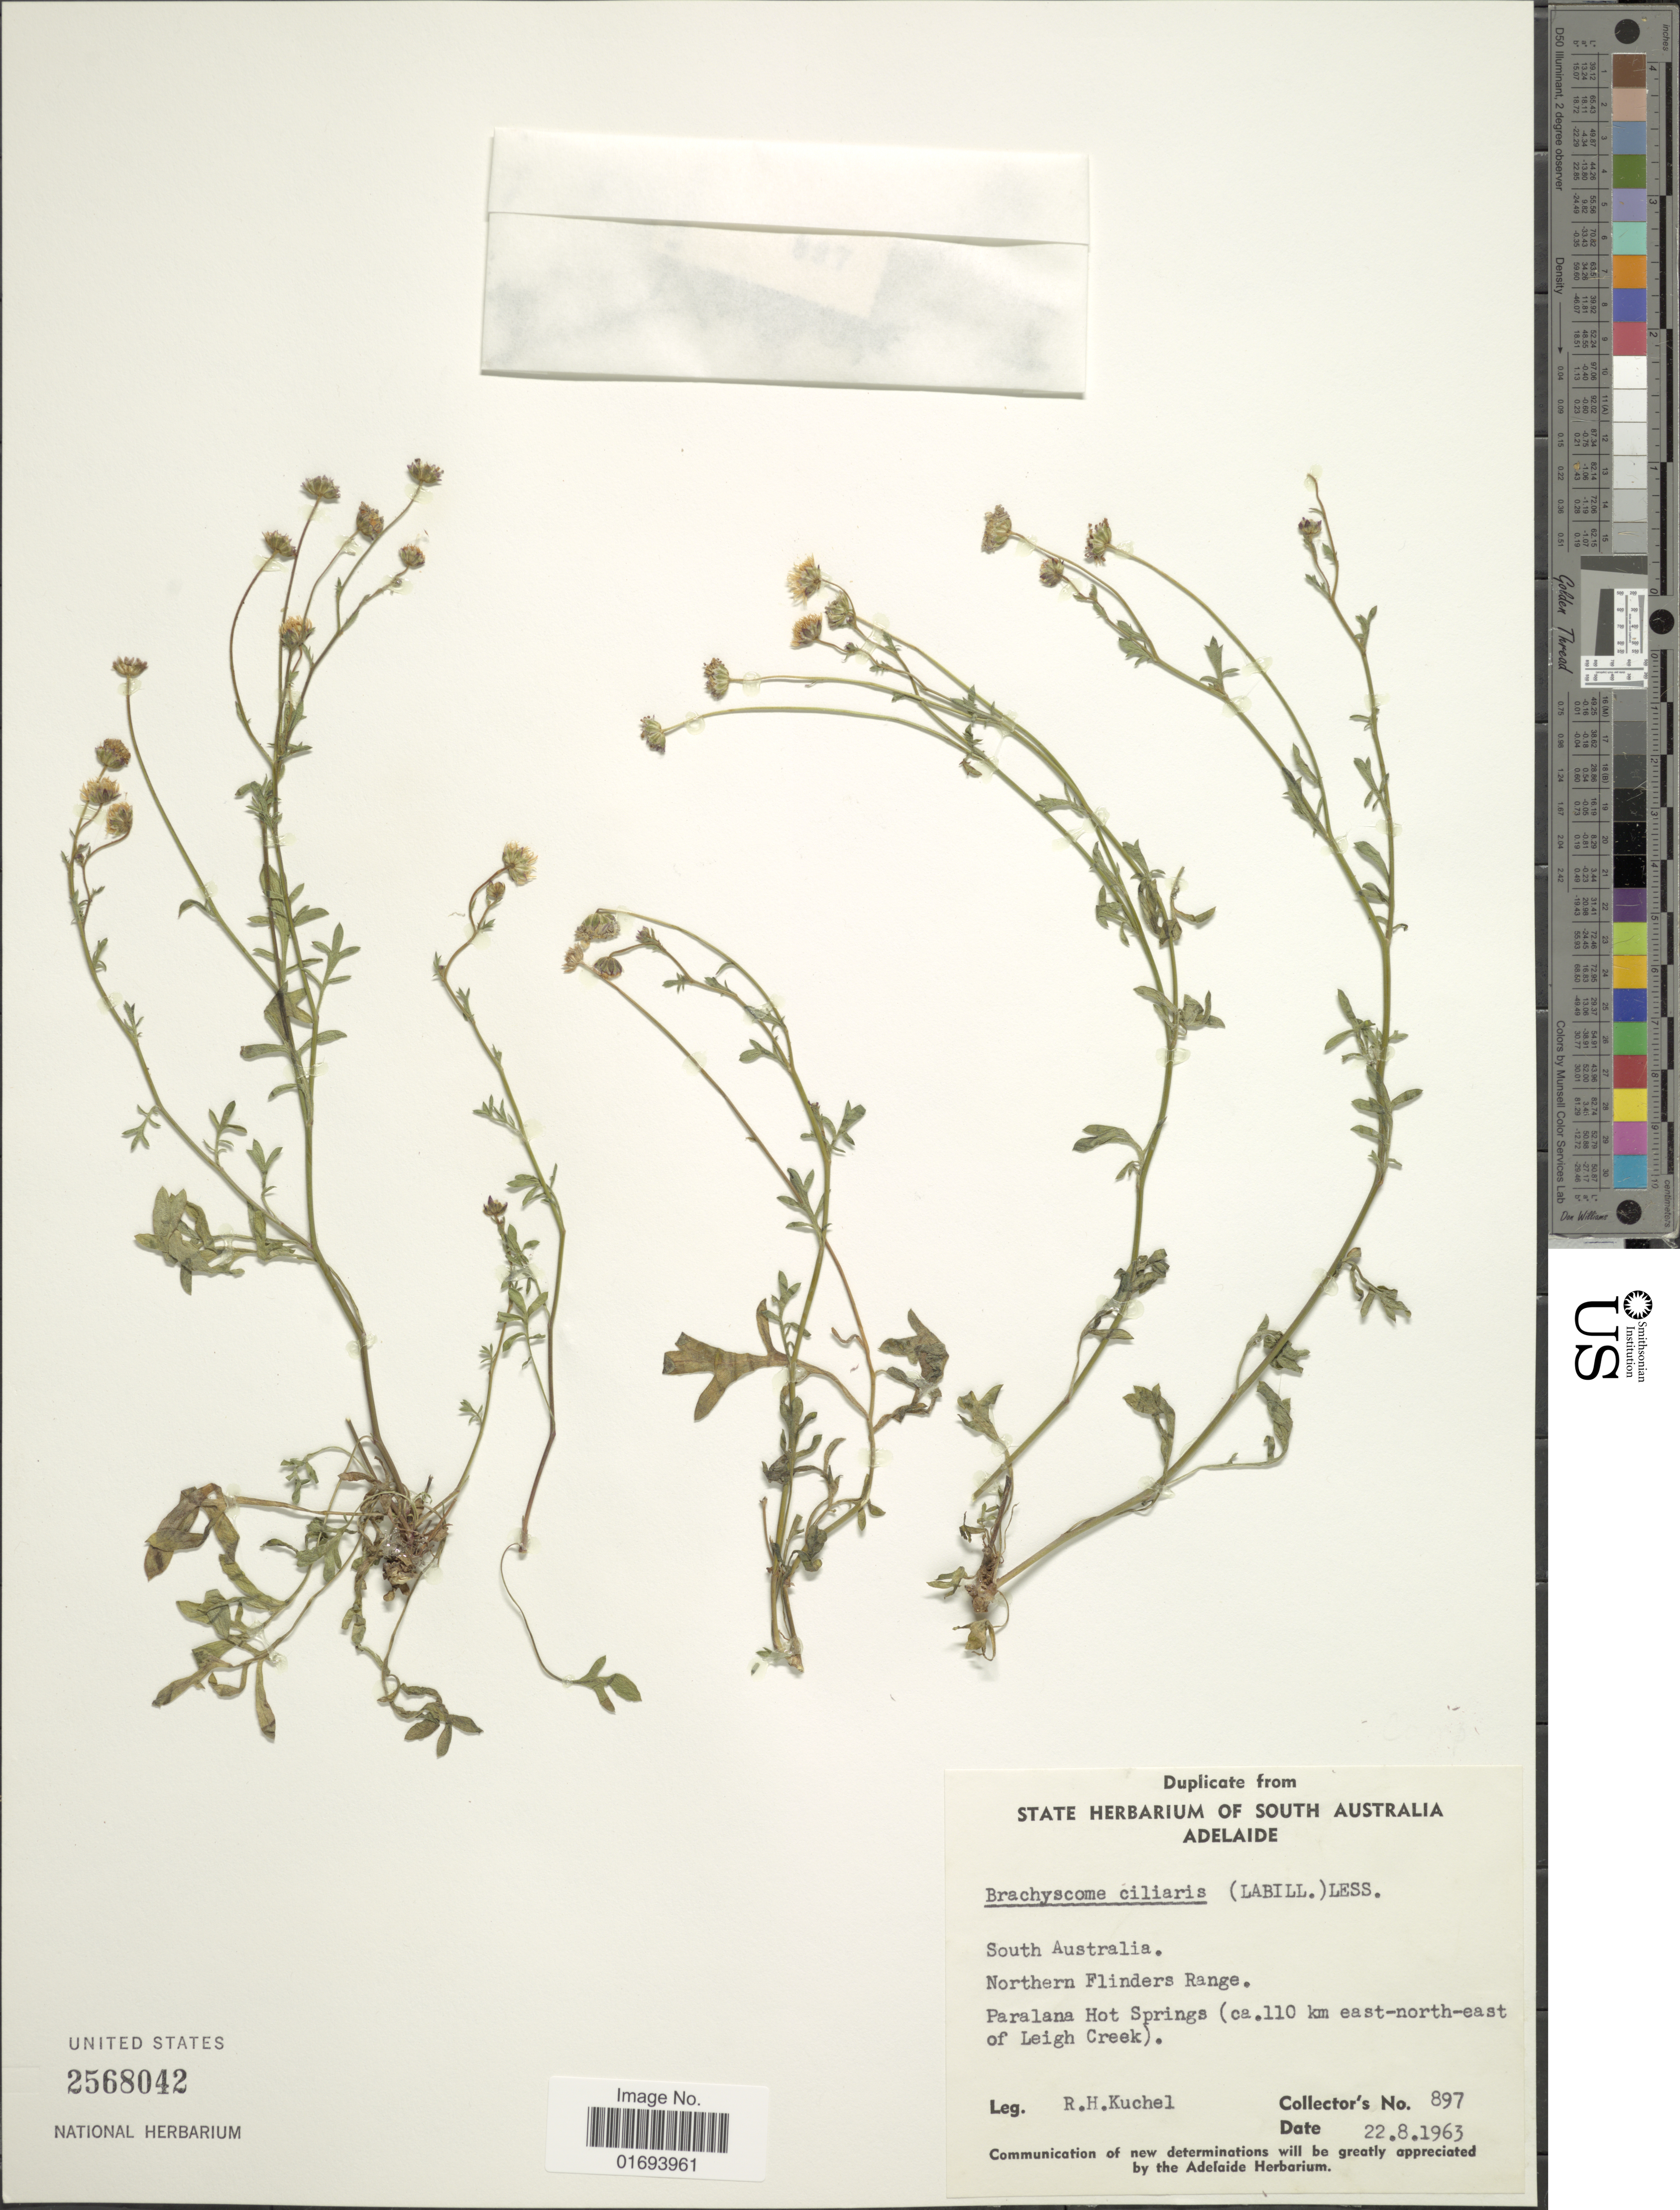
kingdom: Plantae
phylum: Tracheophyta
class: Magnoliopsida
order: Asterales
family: Asteraceae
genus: Brachyscome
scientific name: Brachyscome ciliaris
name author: Less.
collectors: R. Kuchel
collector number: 897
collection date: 1963-08-22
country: Australia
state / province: South Australia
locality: South Australia. Paralana Hot Springs (ca. 110 km east-north-east of leigh Creek)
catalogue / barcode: US 2568042